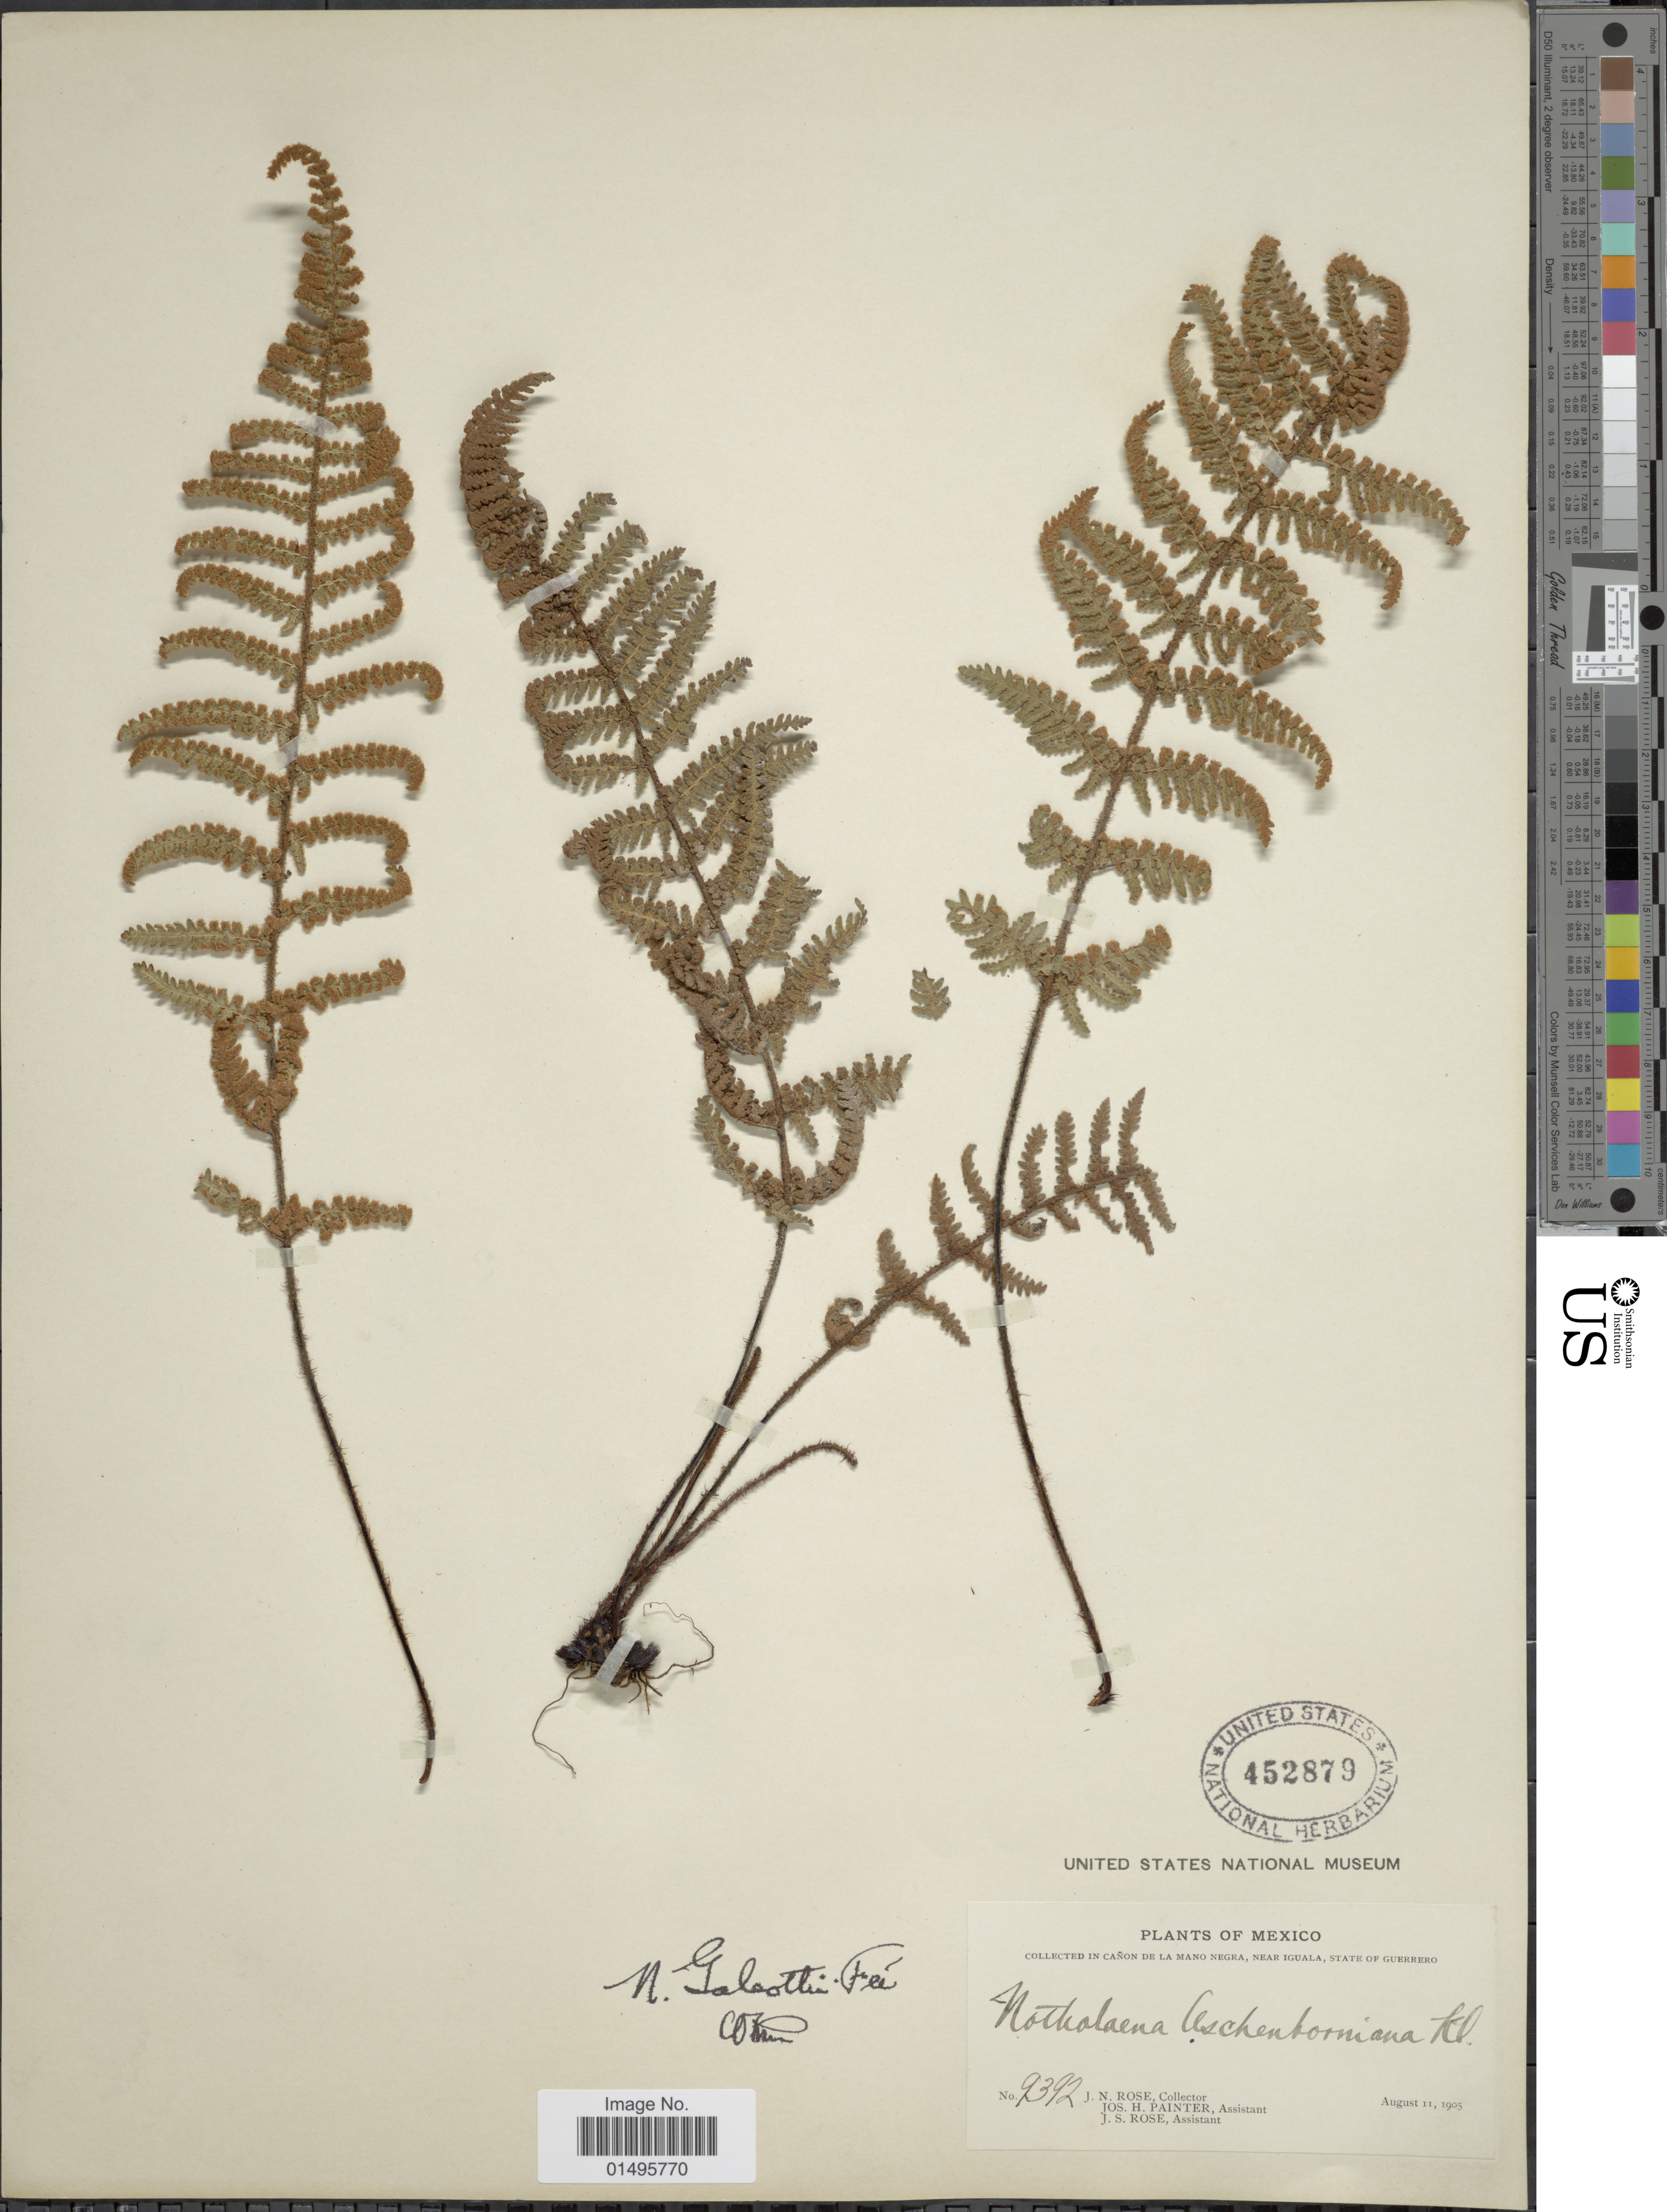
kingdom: Plantae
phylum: Tracheophyta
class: Polypodiopsida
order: Polypodiales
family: Pteridaceae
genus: Notholaena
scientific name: Notholaena galeottii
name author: Fée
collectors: J. N. Rose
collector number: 9392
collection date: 1905-08-11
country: Mexico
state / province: Guerrero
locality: Cañon de la Mano Negra, near Iguala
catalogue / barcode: US 452879